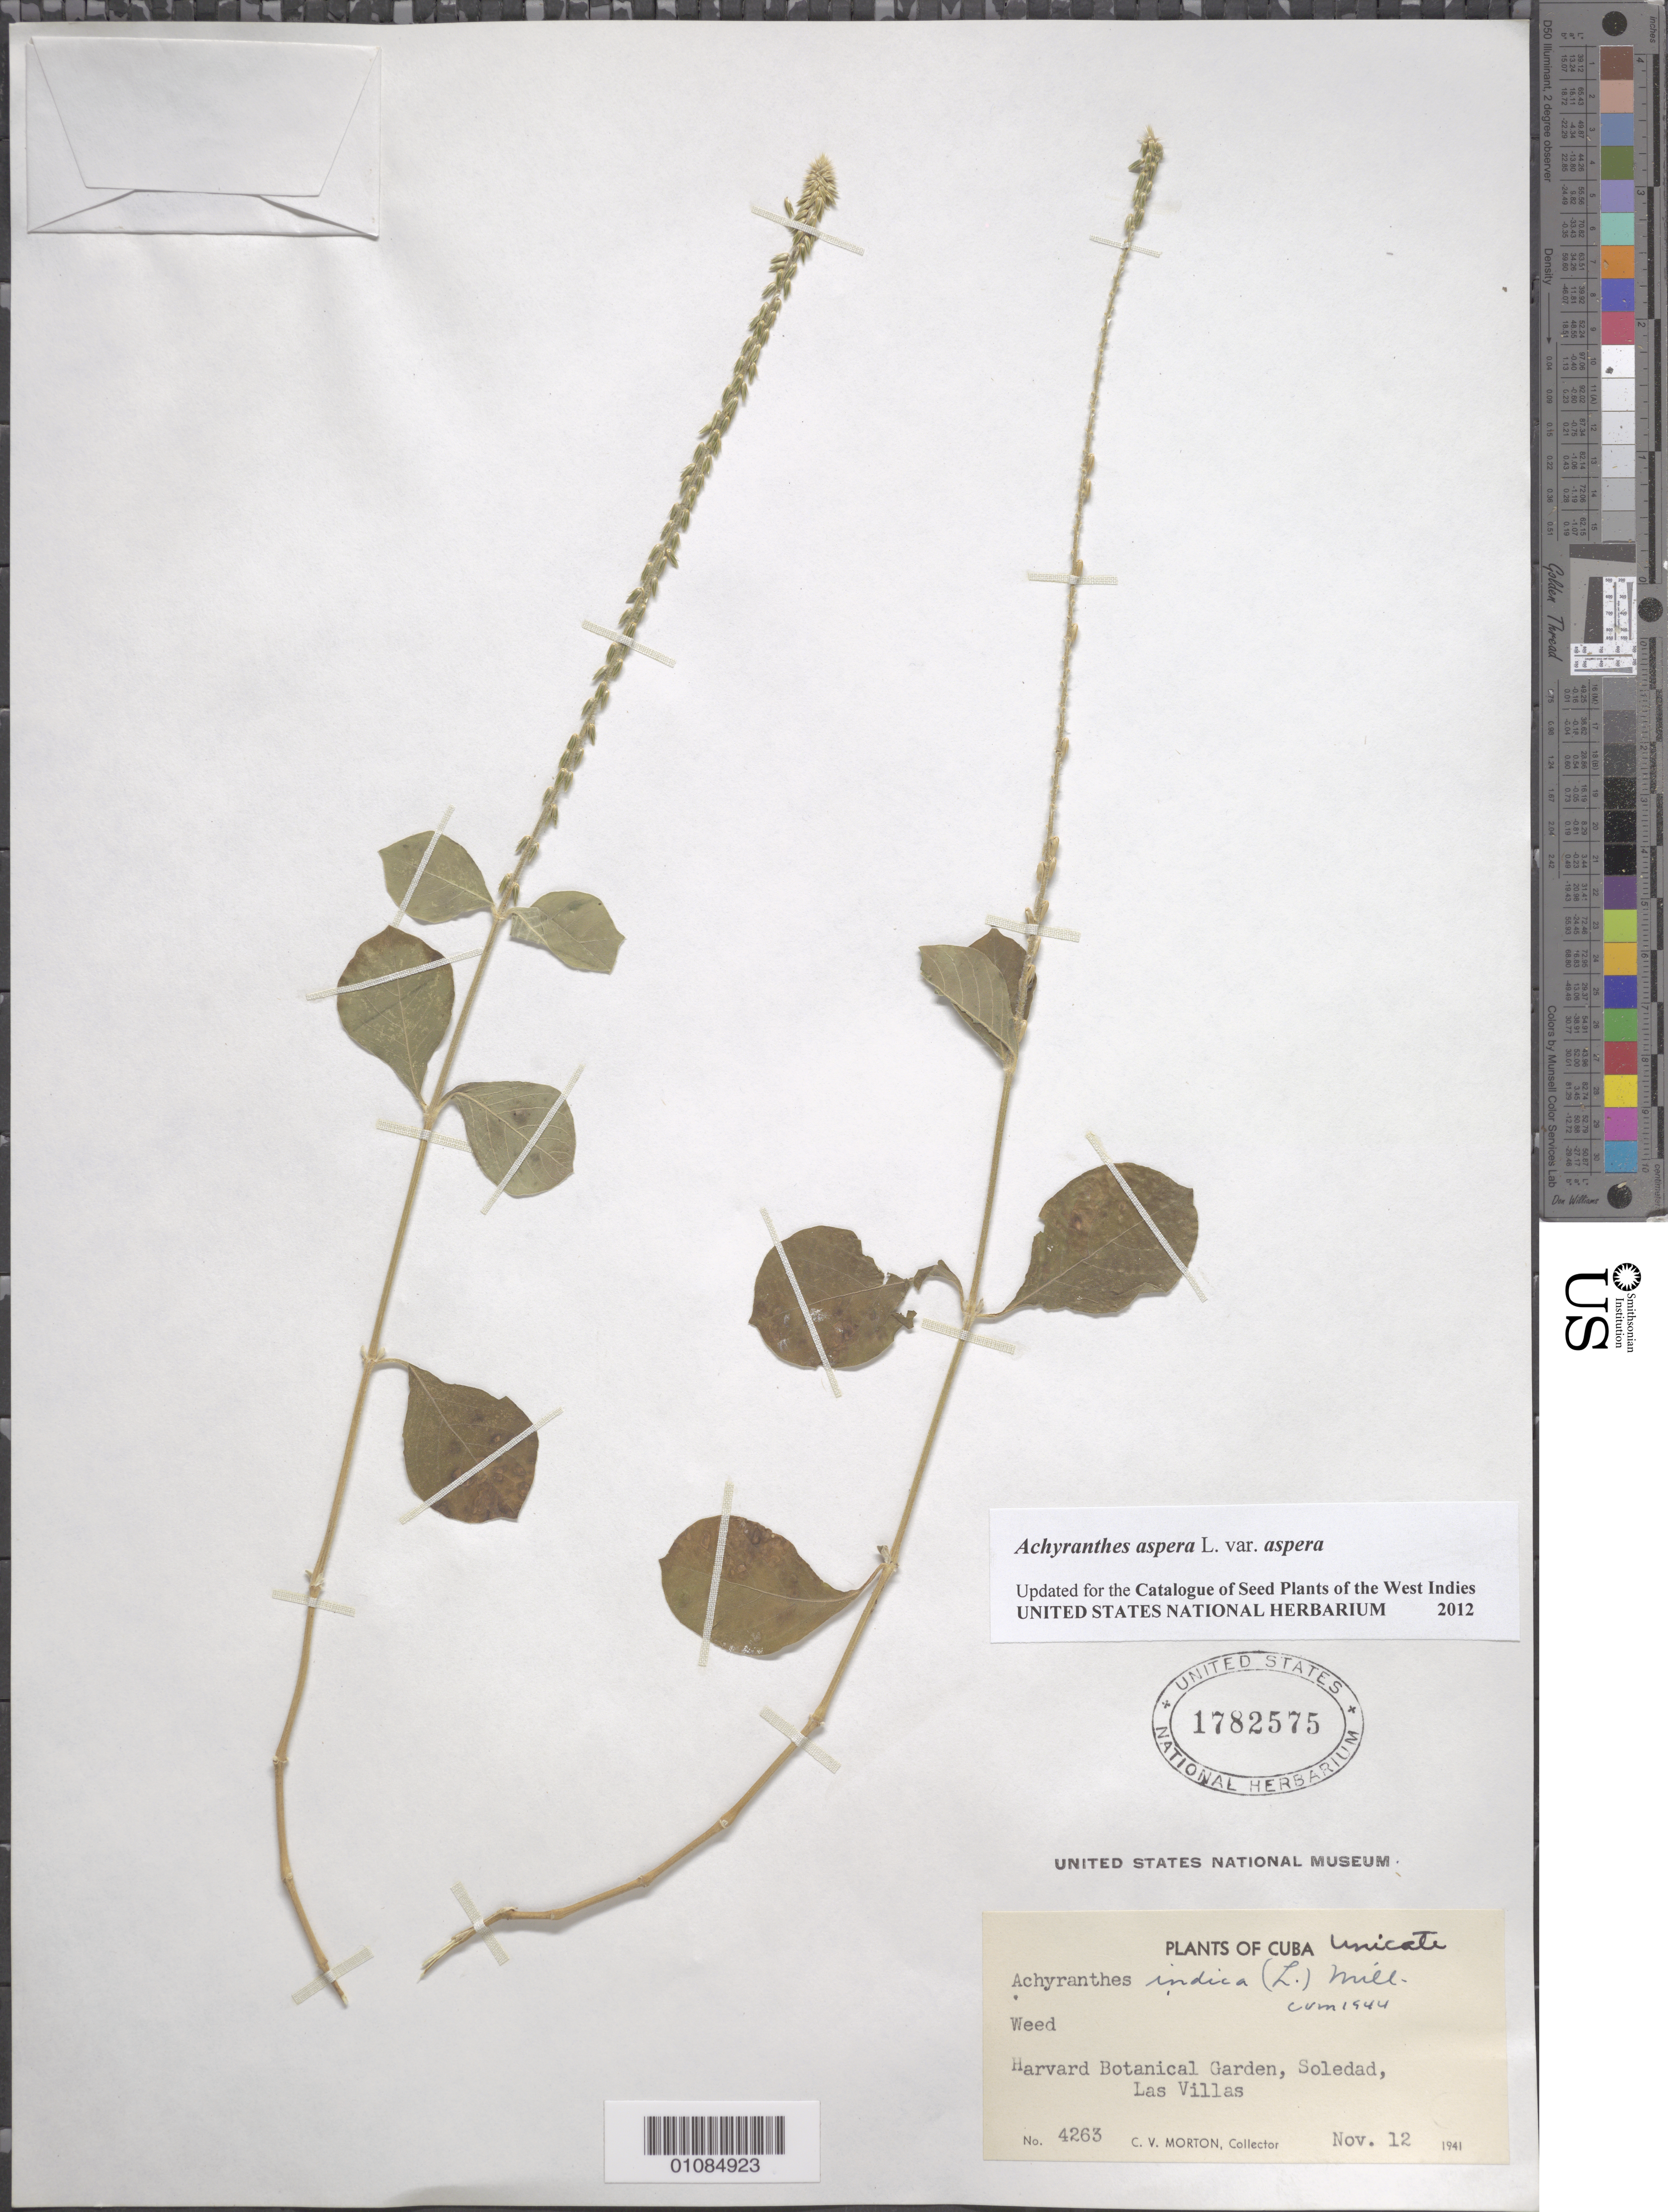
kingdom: Plantae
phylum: Tracheophyta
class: Magnoliopsida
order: Caryophyllales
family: Amaranthaceae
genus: Achyranthes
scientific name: Achyranthes aspera var. aspera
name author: L.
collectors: C. V. Morton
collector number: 4263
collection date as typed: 12 Nov 1941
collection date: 1941-11-12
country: Cuba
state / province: Cienfuegos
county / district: Cienfuegos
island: Cuba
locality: Las Villas, Soledad, Harvard Botanical Garden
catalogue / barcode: US 1782575